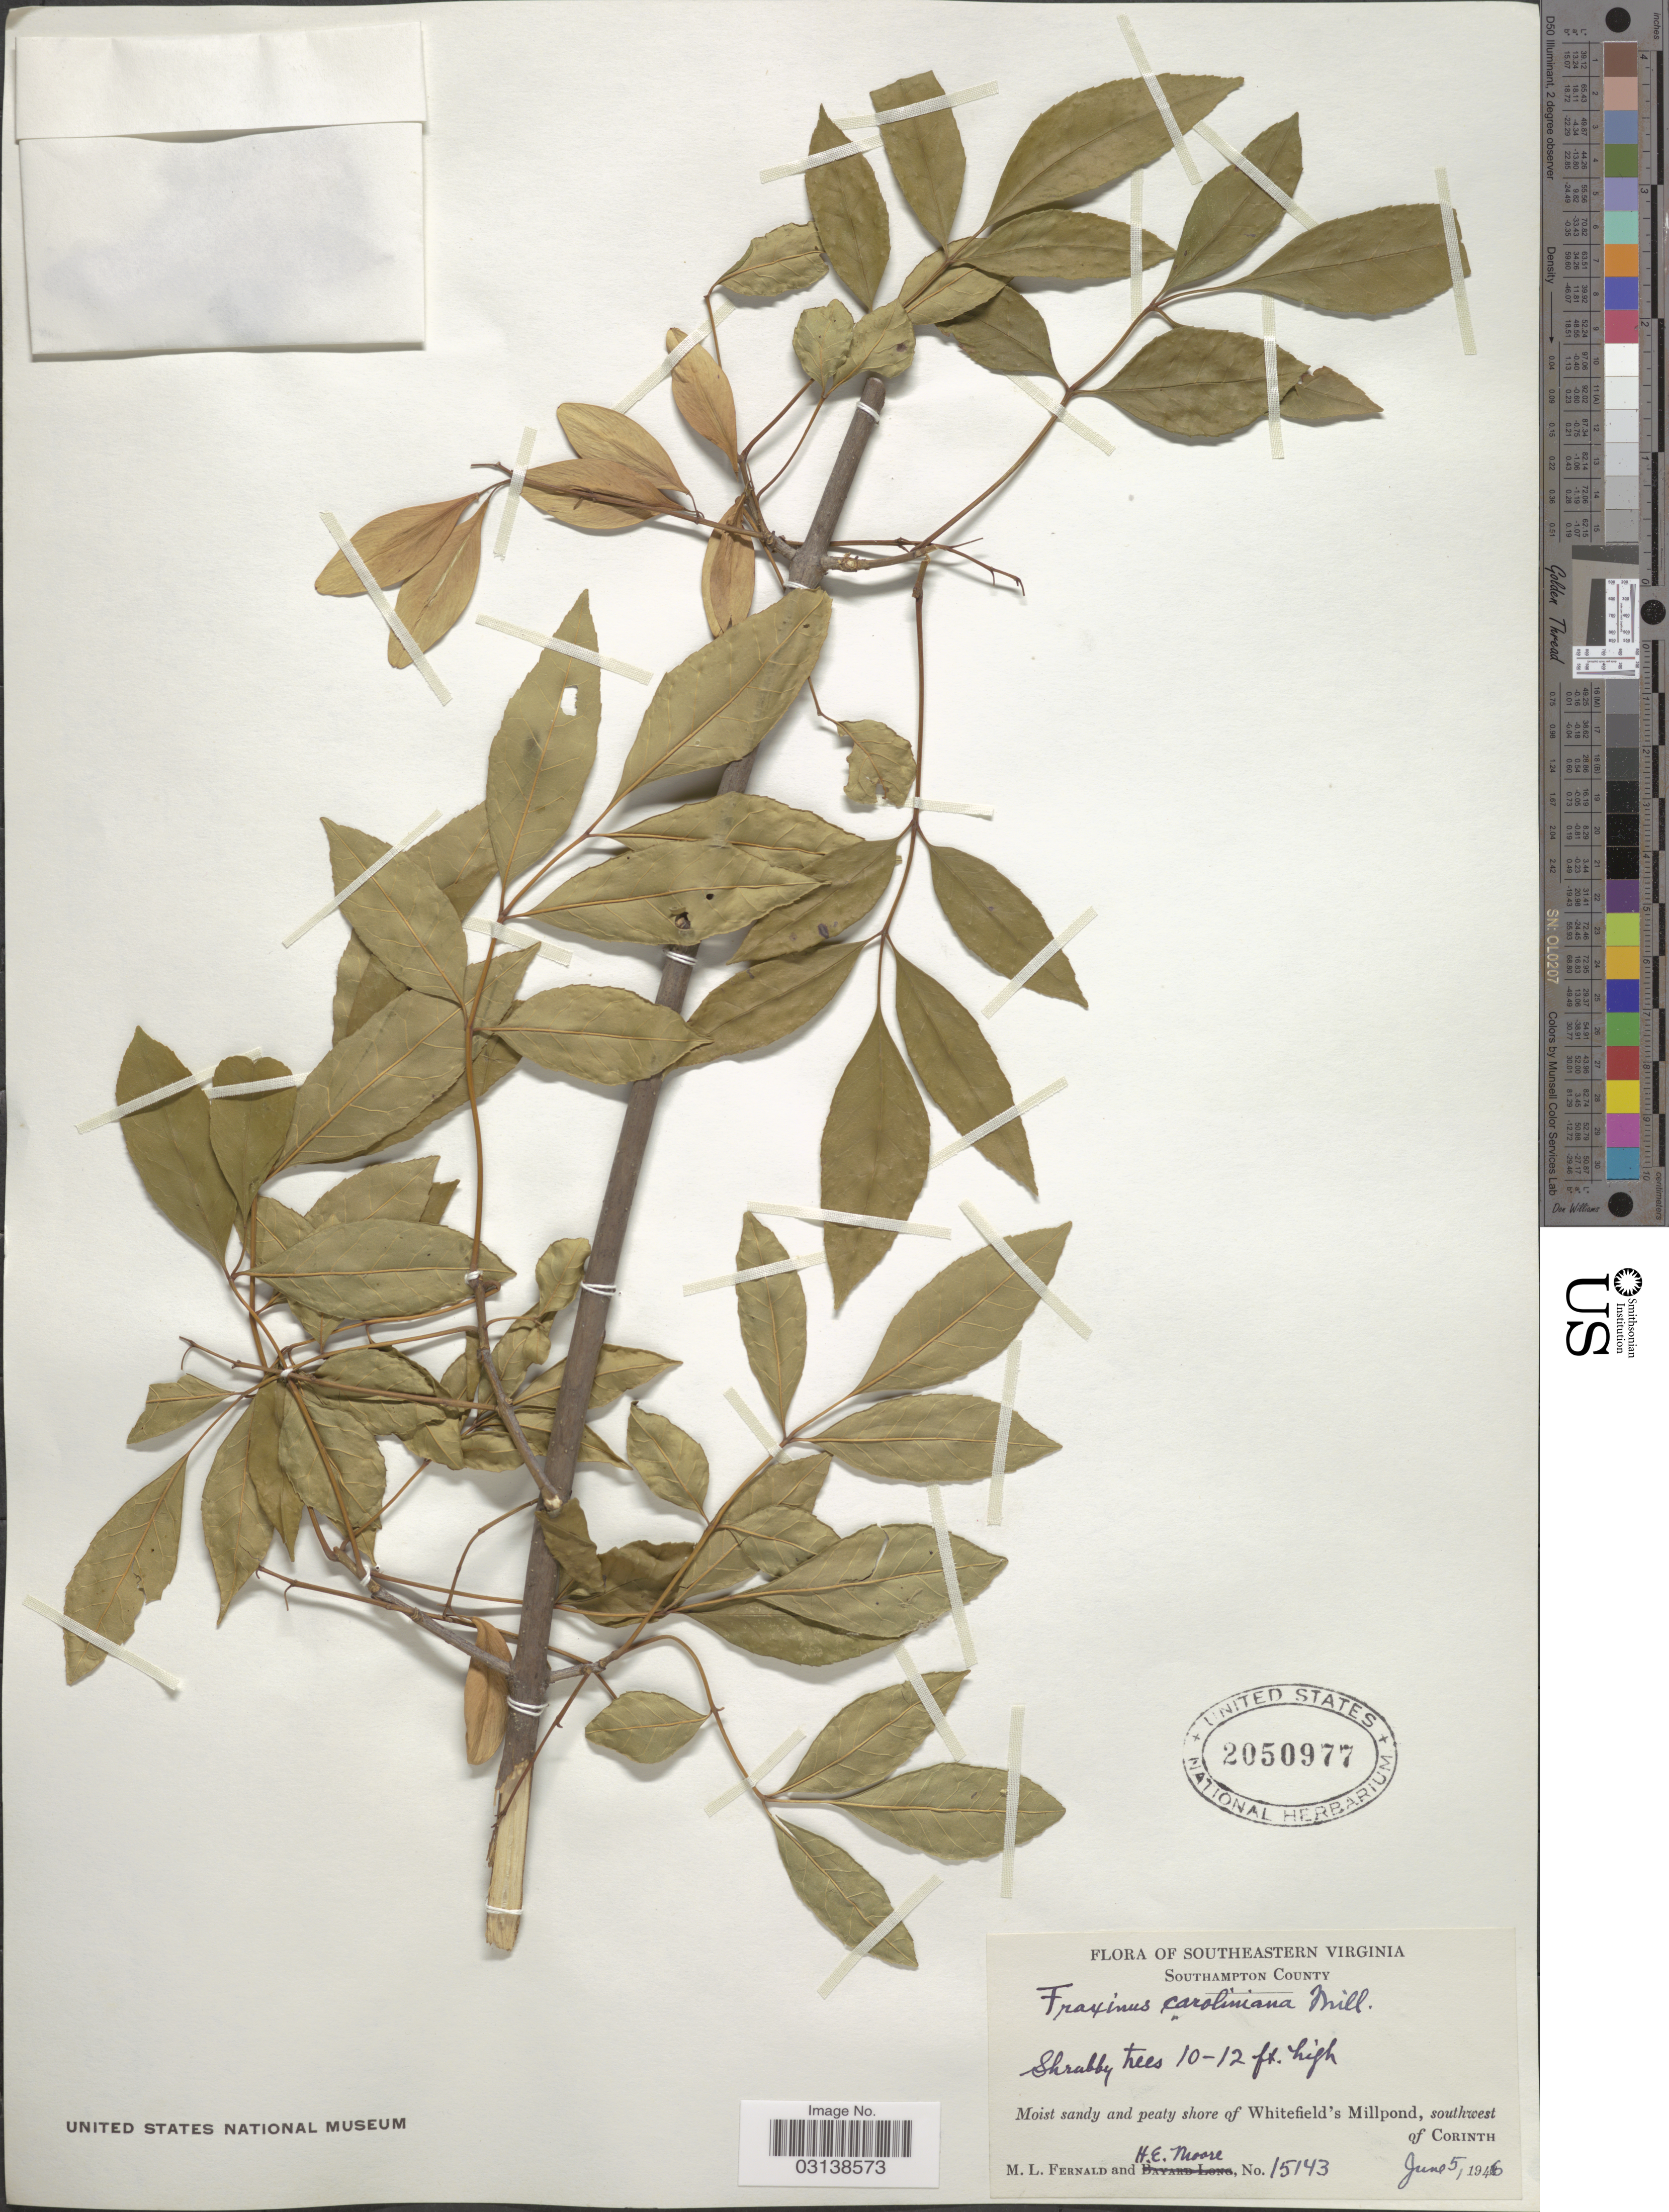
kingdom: Plantae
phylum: Tracheophyta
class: Magnoliopsida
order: Lamiales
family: Oleaceae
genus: Fraxinus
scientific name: Fraxinus caroliniana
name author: Mill.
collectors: M. L. Fernald & H. Moore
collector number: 15143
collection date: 1946-06-05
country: United States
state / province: Virginia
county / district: Southampton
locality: Southeastern Virginia, Southampton County, Moist sandy and peaty shore of Whitefield's Millpond, southwest of Corinth.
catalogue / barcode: US 2050977